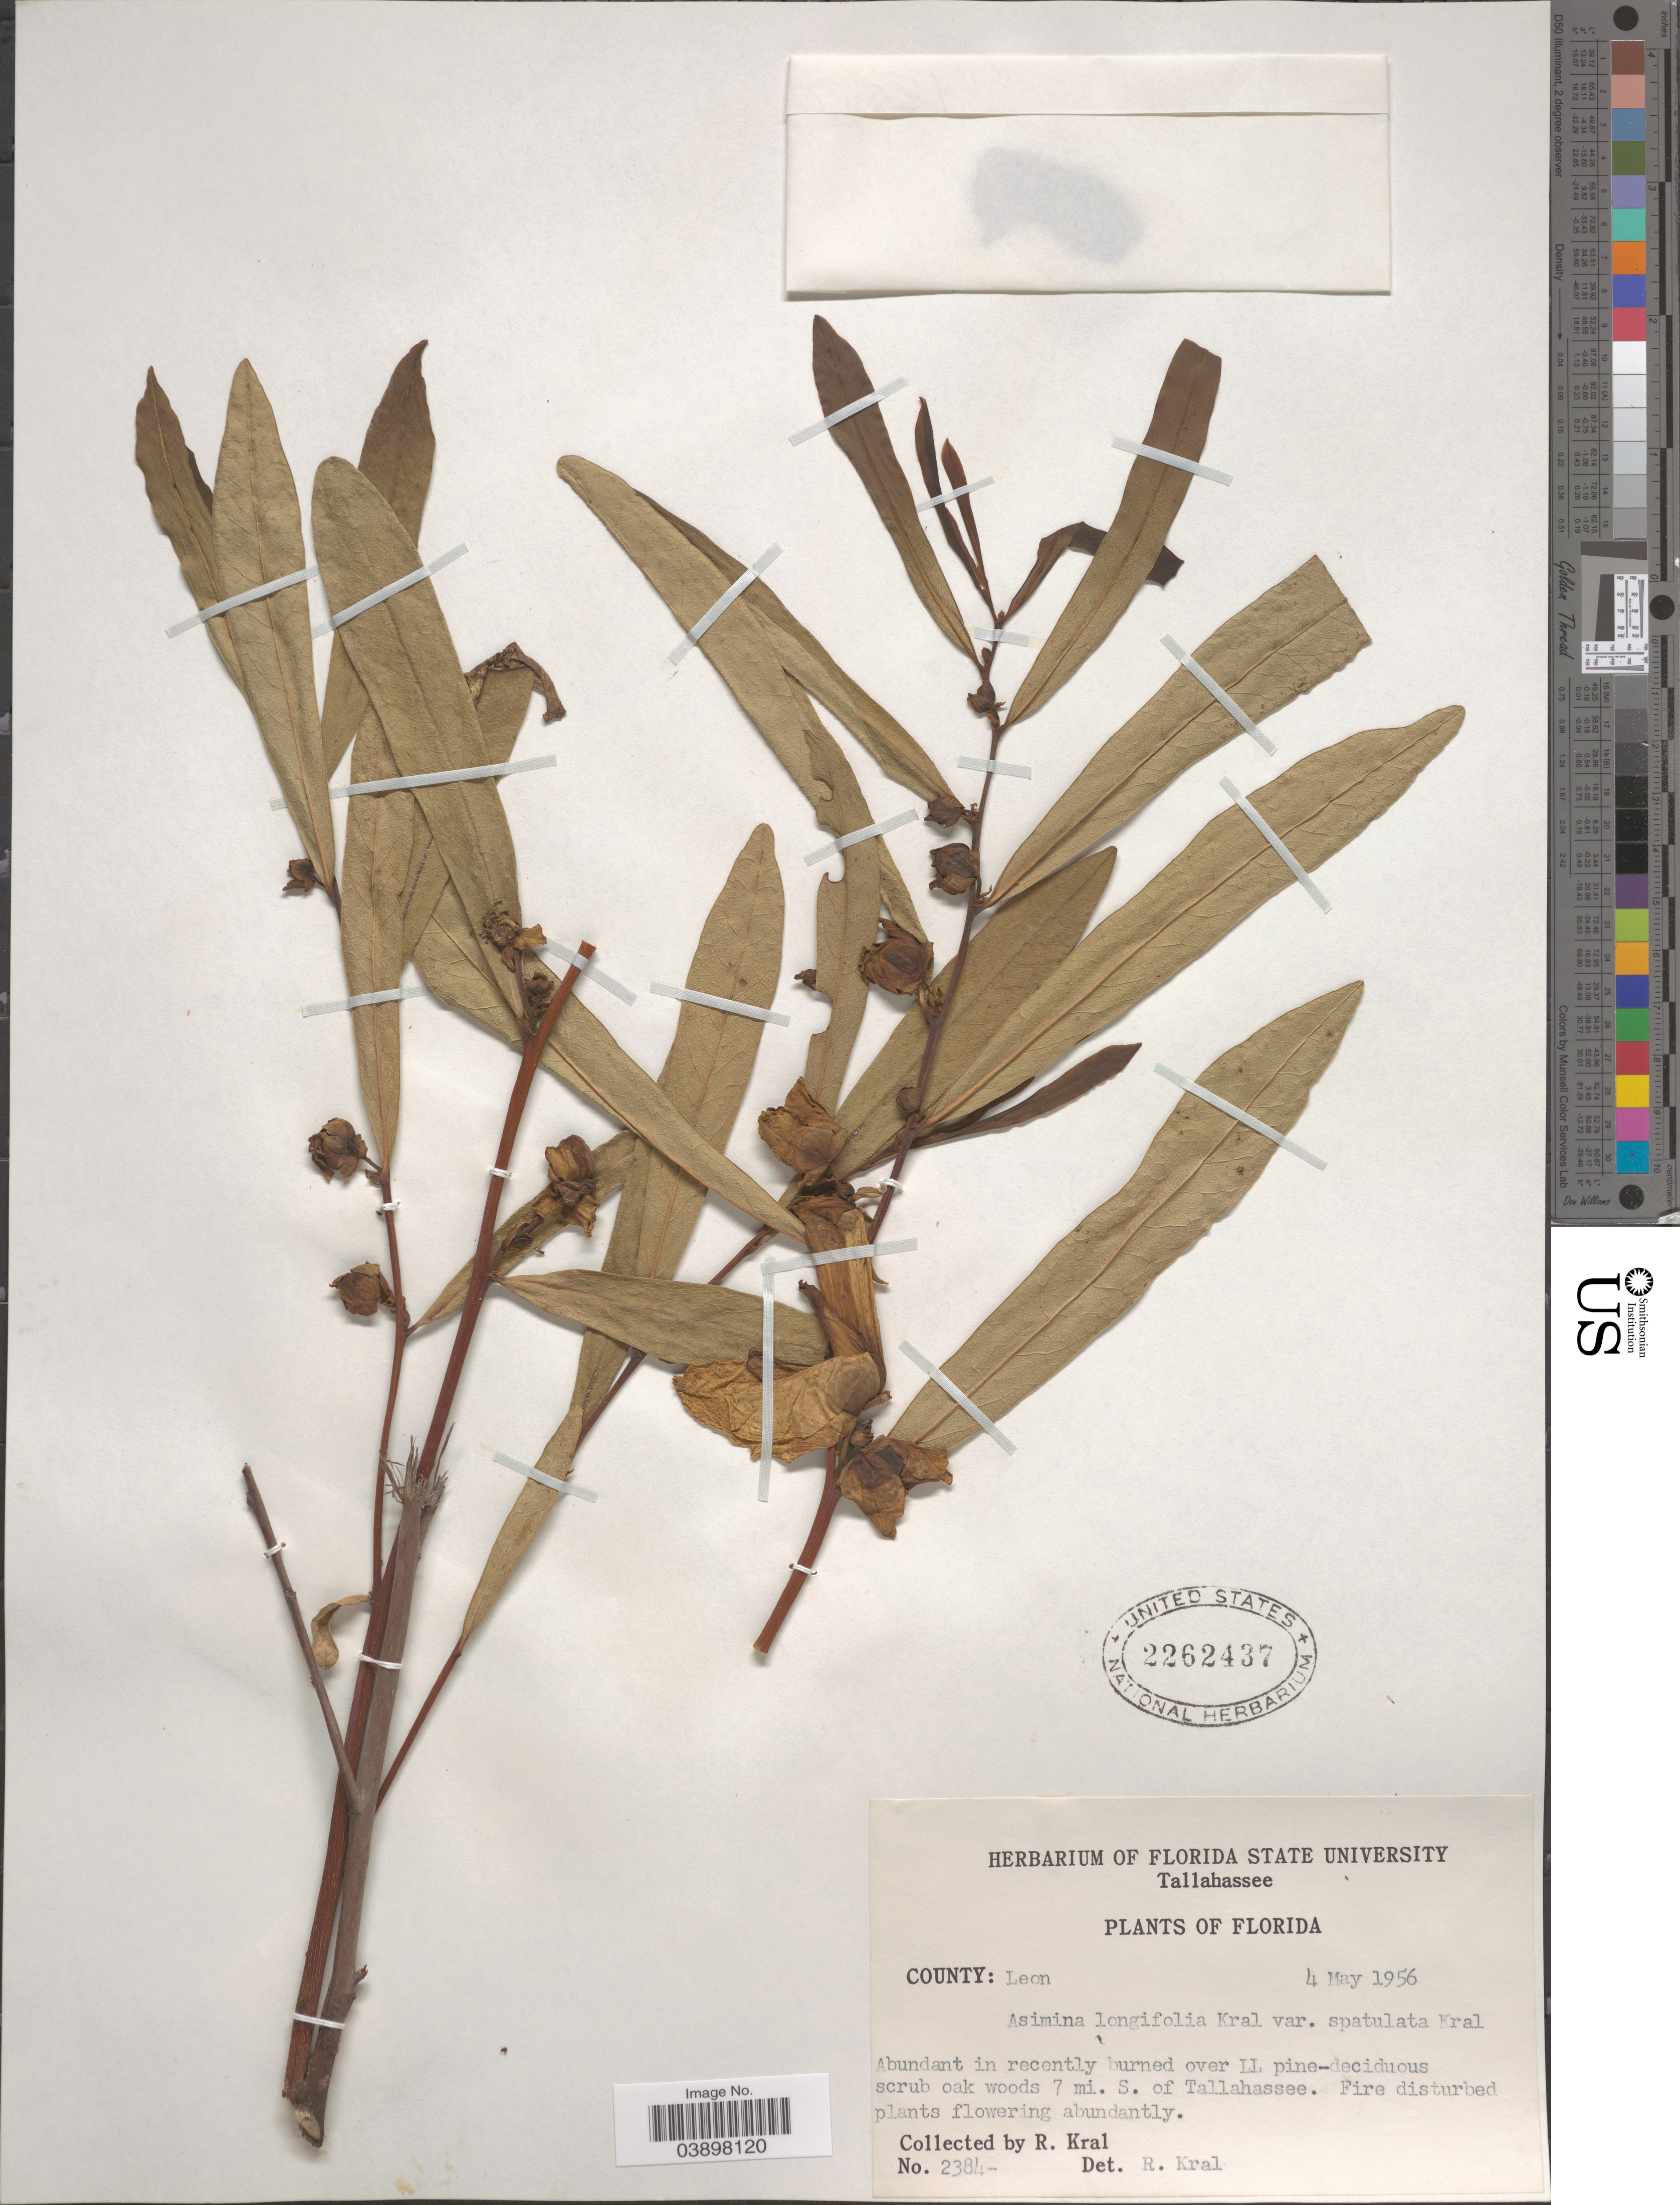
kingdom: Plantae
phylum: Tracheophyta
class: Magnoliopsida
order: Magnoliales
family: Annonaceae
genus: Asimina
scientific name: Asimina longifolia var. spatulata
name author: Kral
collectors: R. Kral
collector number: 2384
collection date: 1956-05-04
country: United States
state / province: Florida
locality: County: Leon. 7 mi. S. of Tallahassee.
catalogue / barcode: US 2262437